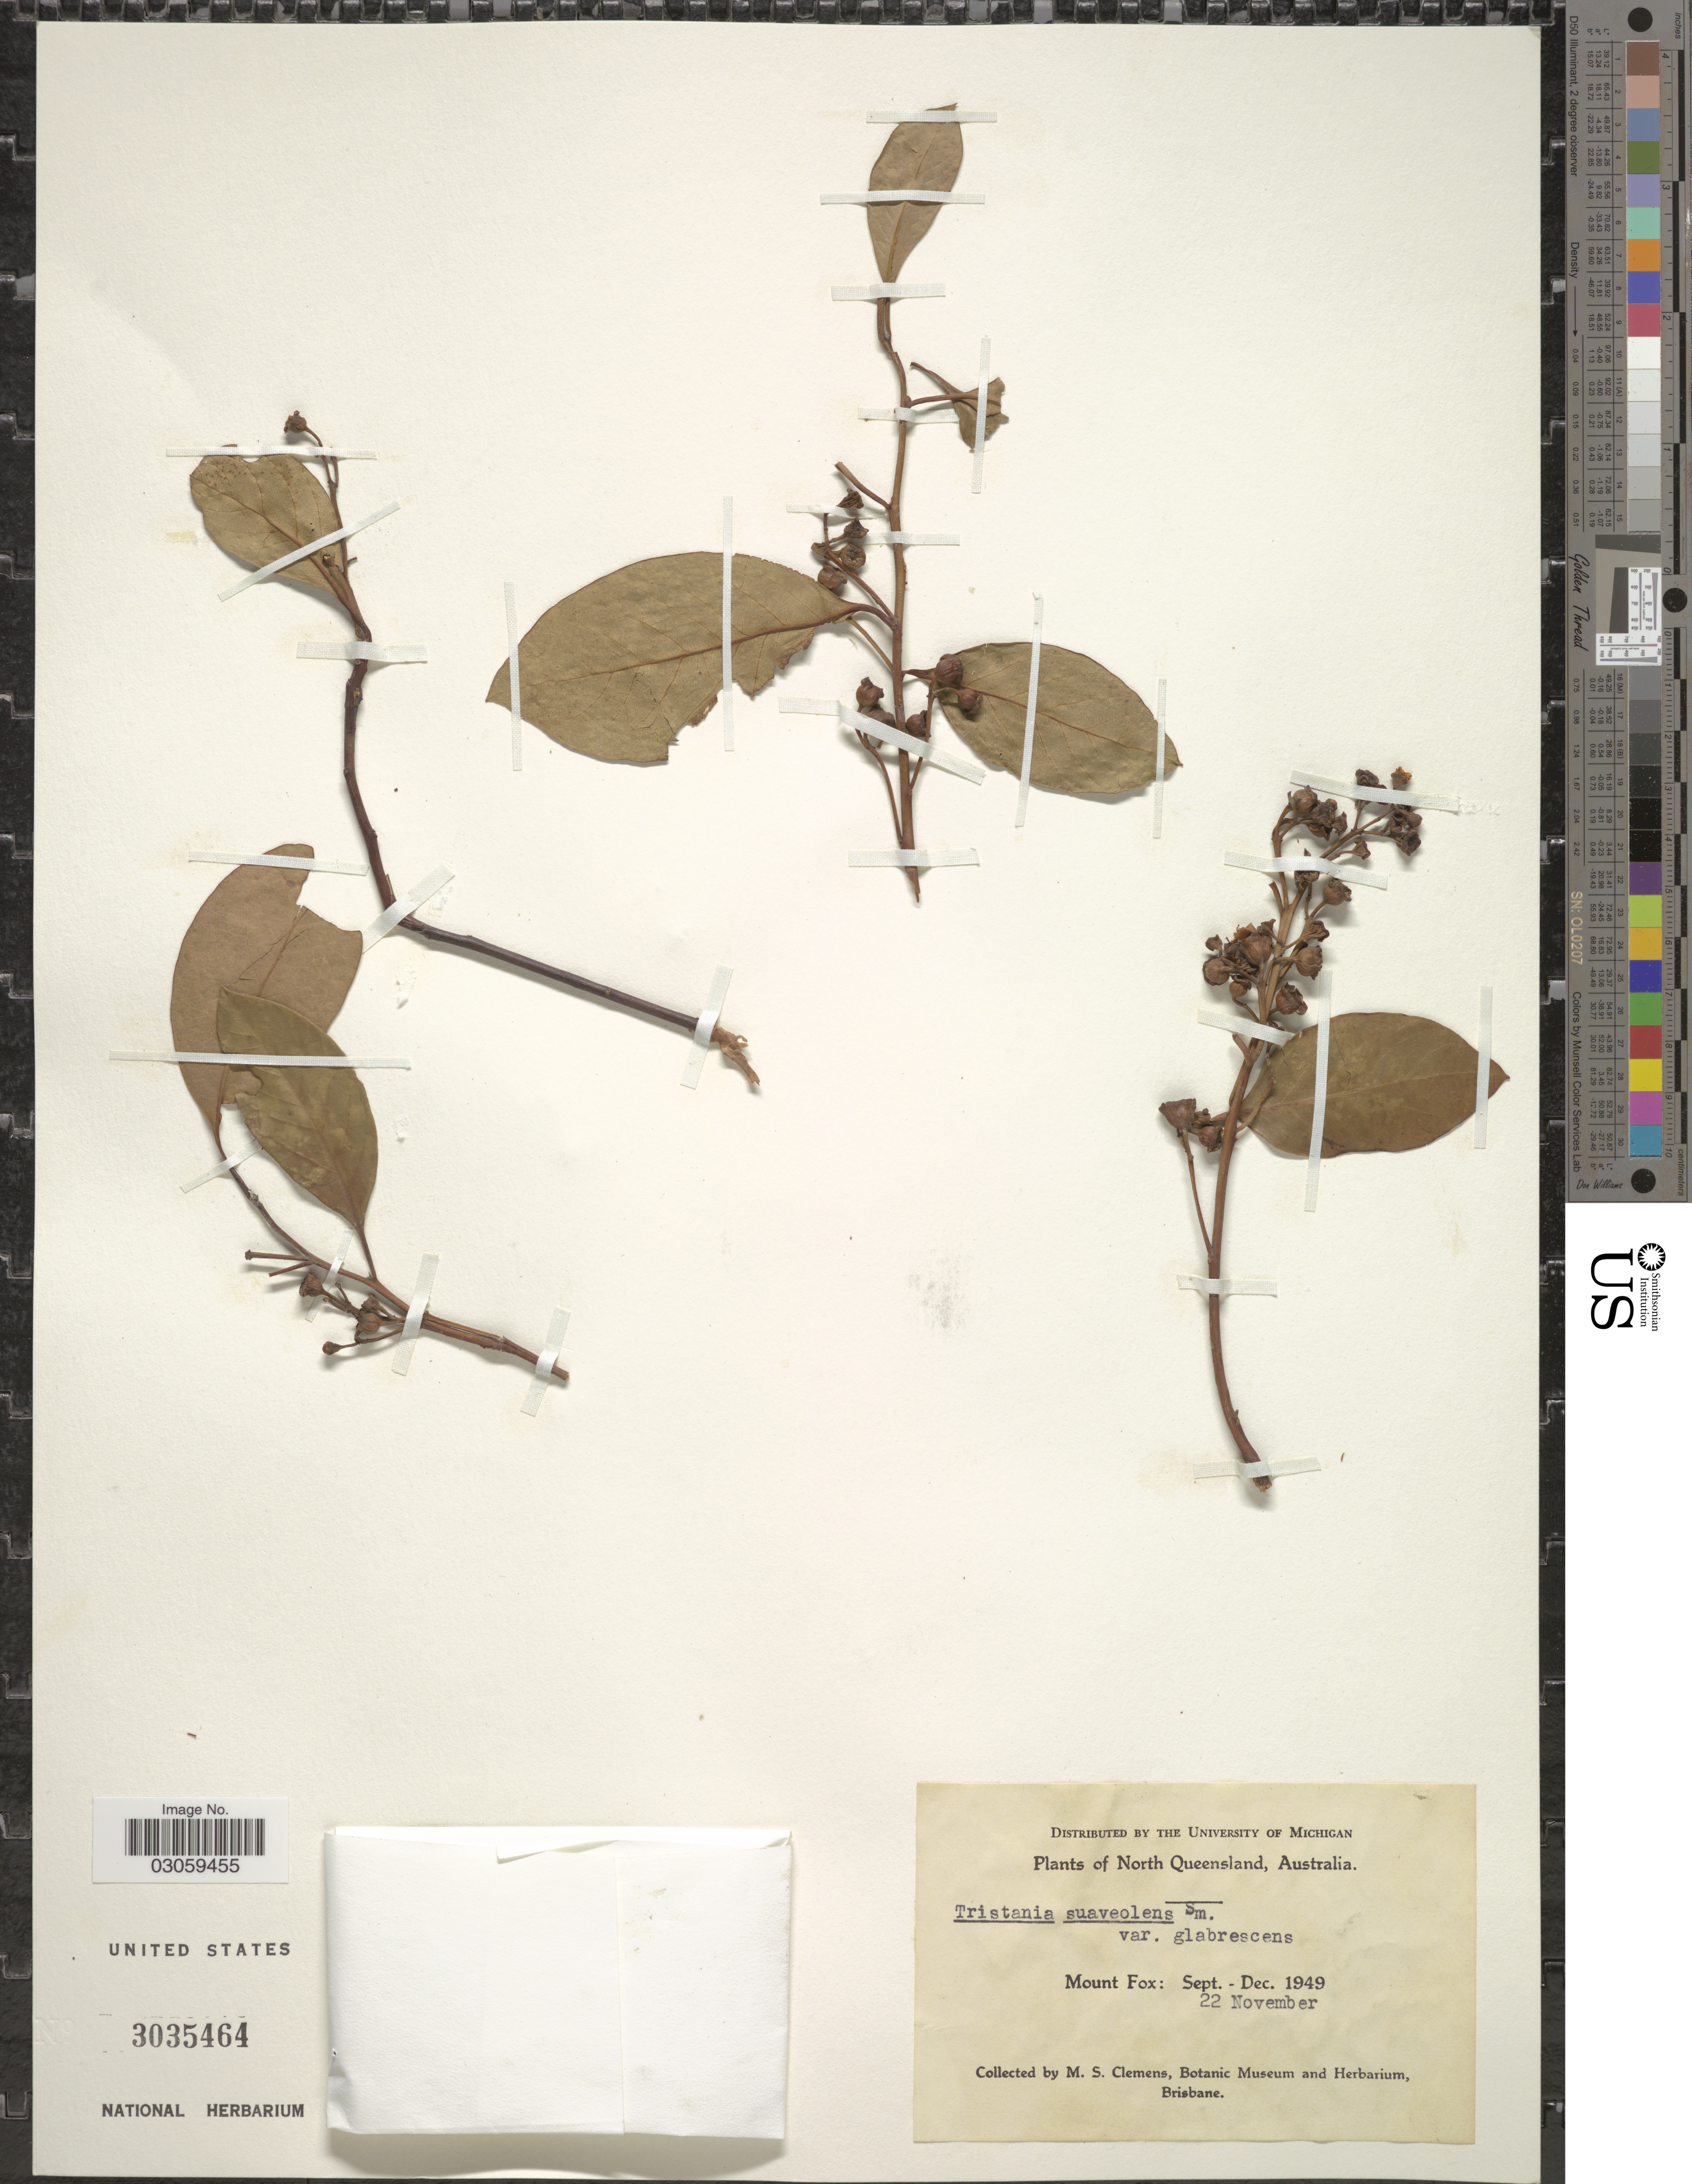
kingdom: Plantae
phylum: Tracheophyta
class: Magnoliopsida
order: Myrtales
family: Myrtaceae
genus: Lophostemon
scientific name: Lophostemon suaveolens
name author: (Sol. ex Gaertn.) P.G. Wilson & J. T. Waterh.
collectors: M. S. Clemens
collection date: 1949-11-22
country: Australia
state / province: Queensland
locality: North Queensland. Mount Fox.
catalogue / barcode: US 3035464